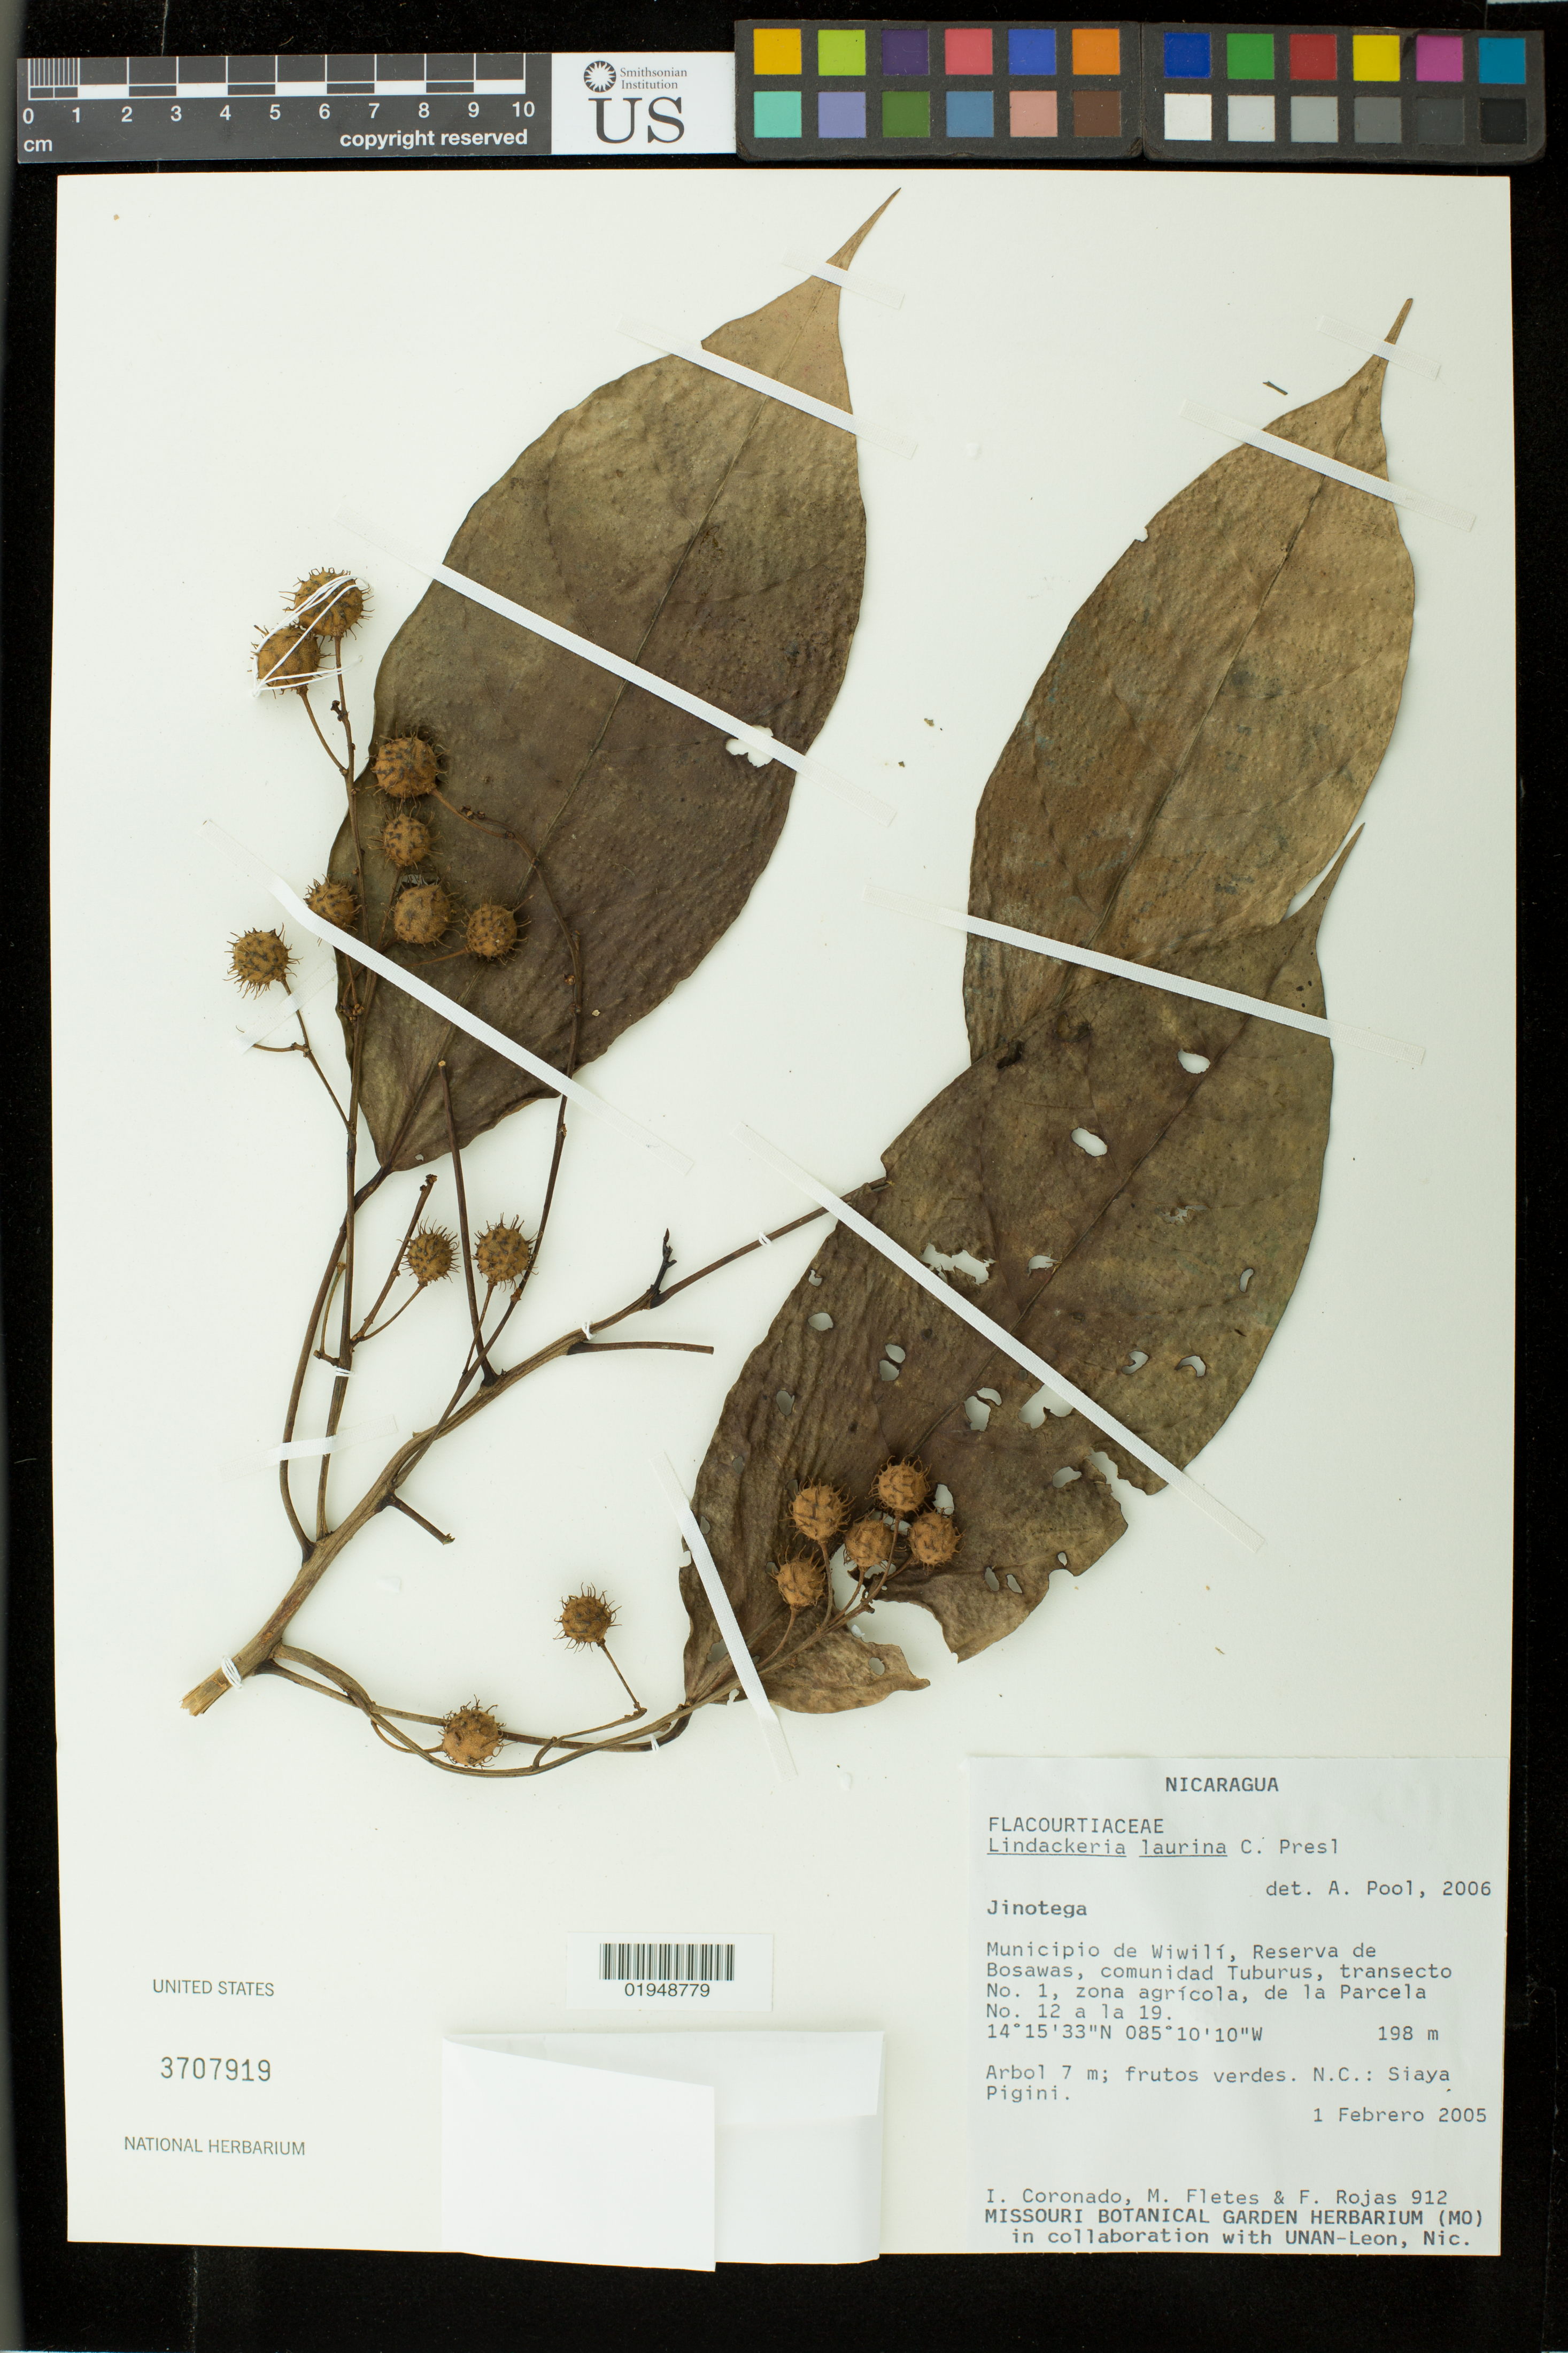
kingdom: Plantae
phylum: Tracheophyta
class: Magnoliopsida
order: Malpighiales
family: Achariaceae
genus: Lindackeria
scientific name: Lindackeria laurina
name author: C. Presl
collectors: I. Coronado, M. Fletes & F. Rojas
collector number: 912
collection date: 2005-02-01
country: Nicaragua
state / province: Jinotega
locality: Municipio de Wiwilí, Reserva de Bosawas, comunidad Tuburus, transecto No. 1, zona agricola, de la Parcela No. 12 a la 19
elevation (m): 198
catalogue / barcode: US 3707919